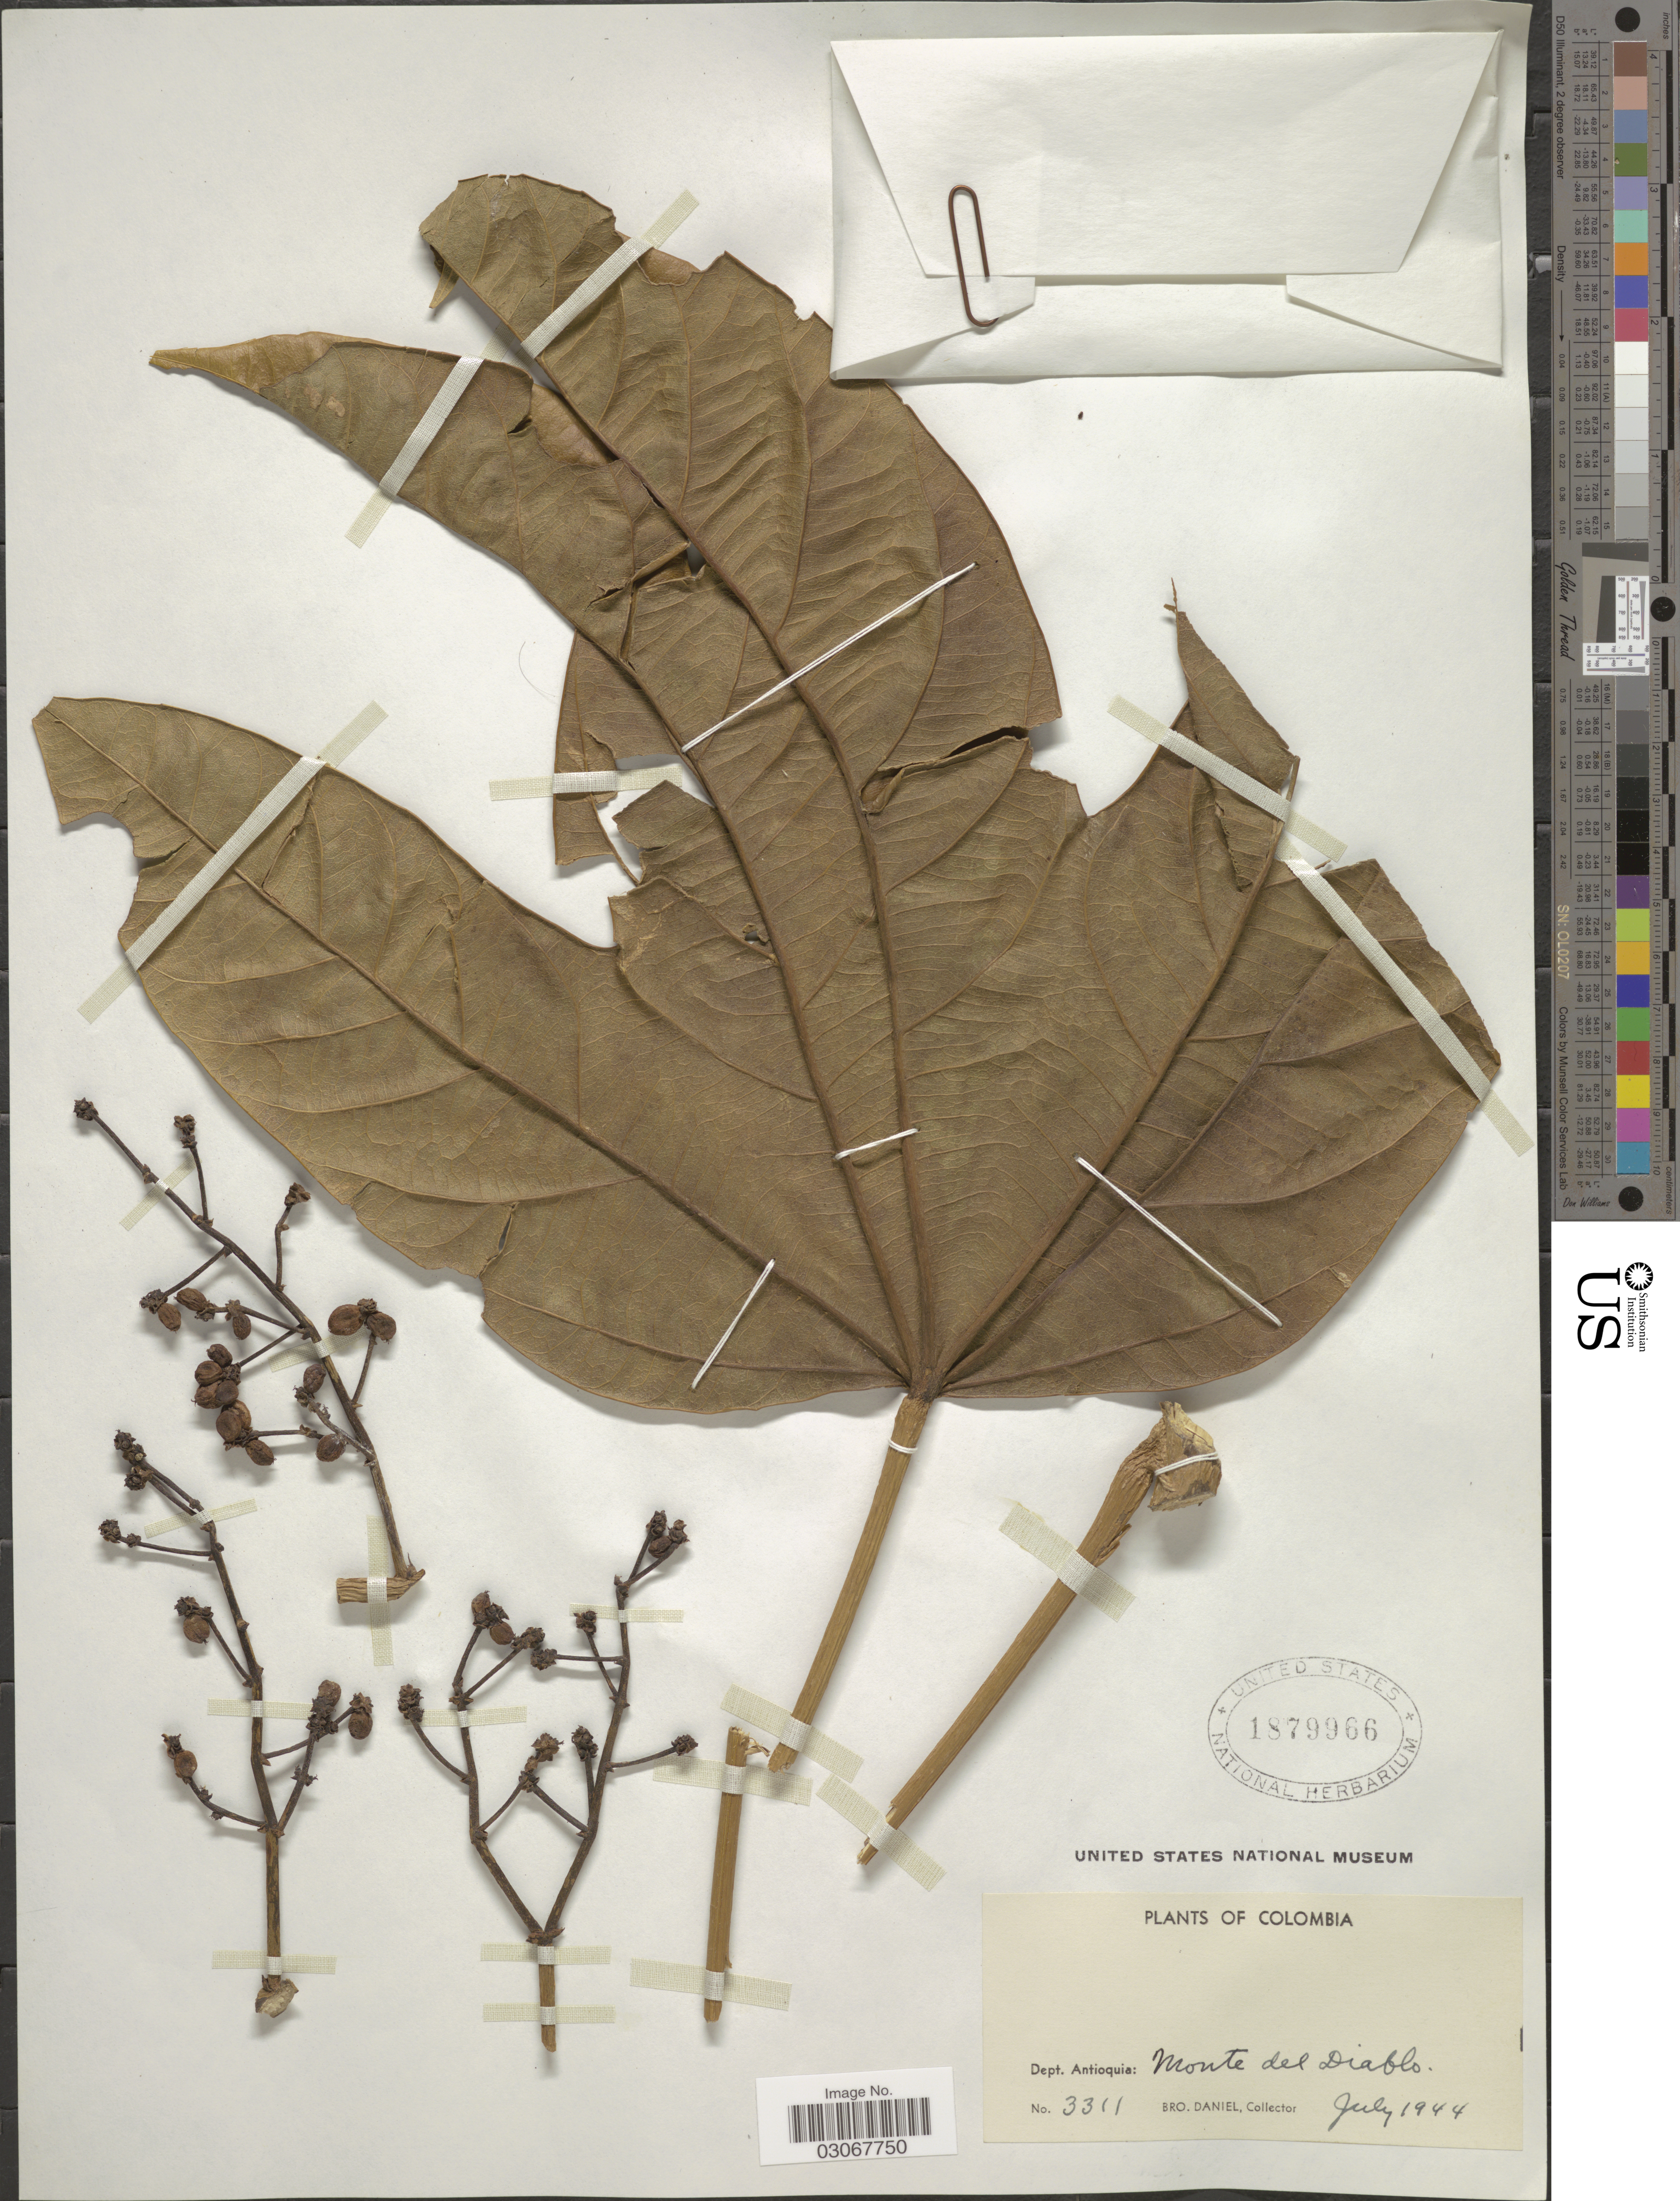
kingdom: Plantae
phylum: Tracheophyta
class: Magnoliopsida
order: Apiales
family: Araliaceae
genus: Oreopanax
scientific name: Oreopanax brunneus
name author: Decne. & Planch. ex Harms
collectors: Bro. Daniel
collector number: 3311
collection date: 1944-07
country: Colombia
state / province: Antioquia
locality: Dept. Antioquia: Monte del Diablo.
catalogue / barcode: US 1879966